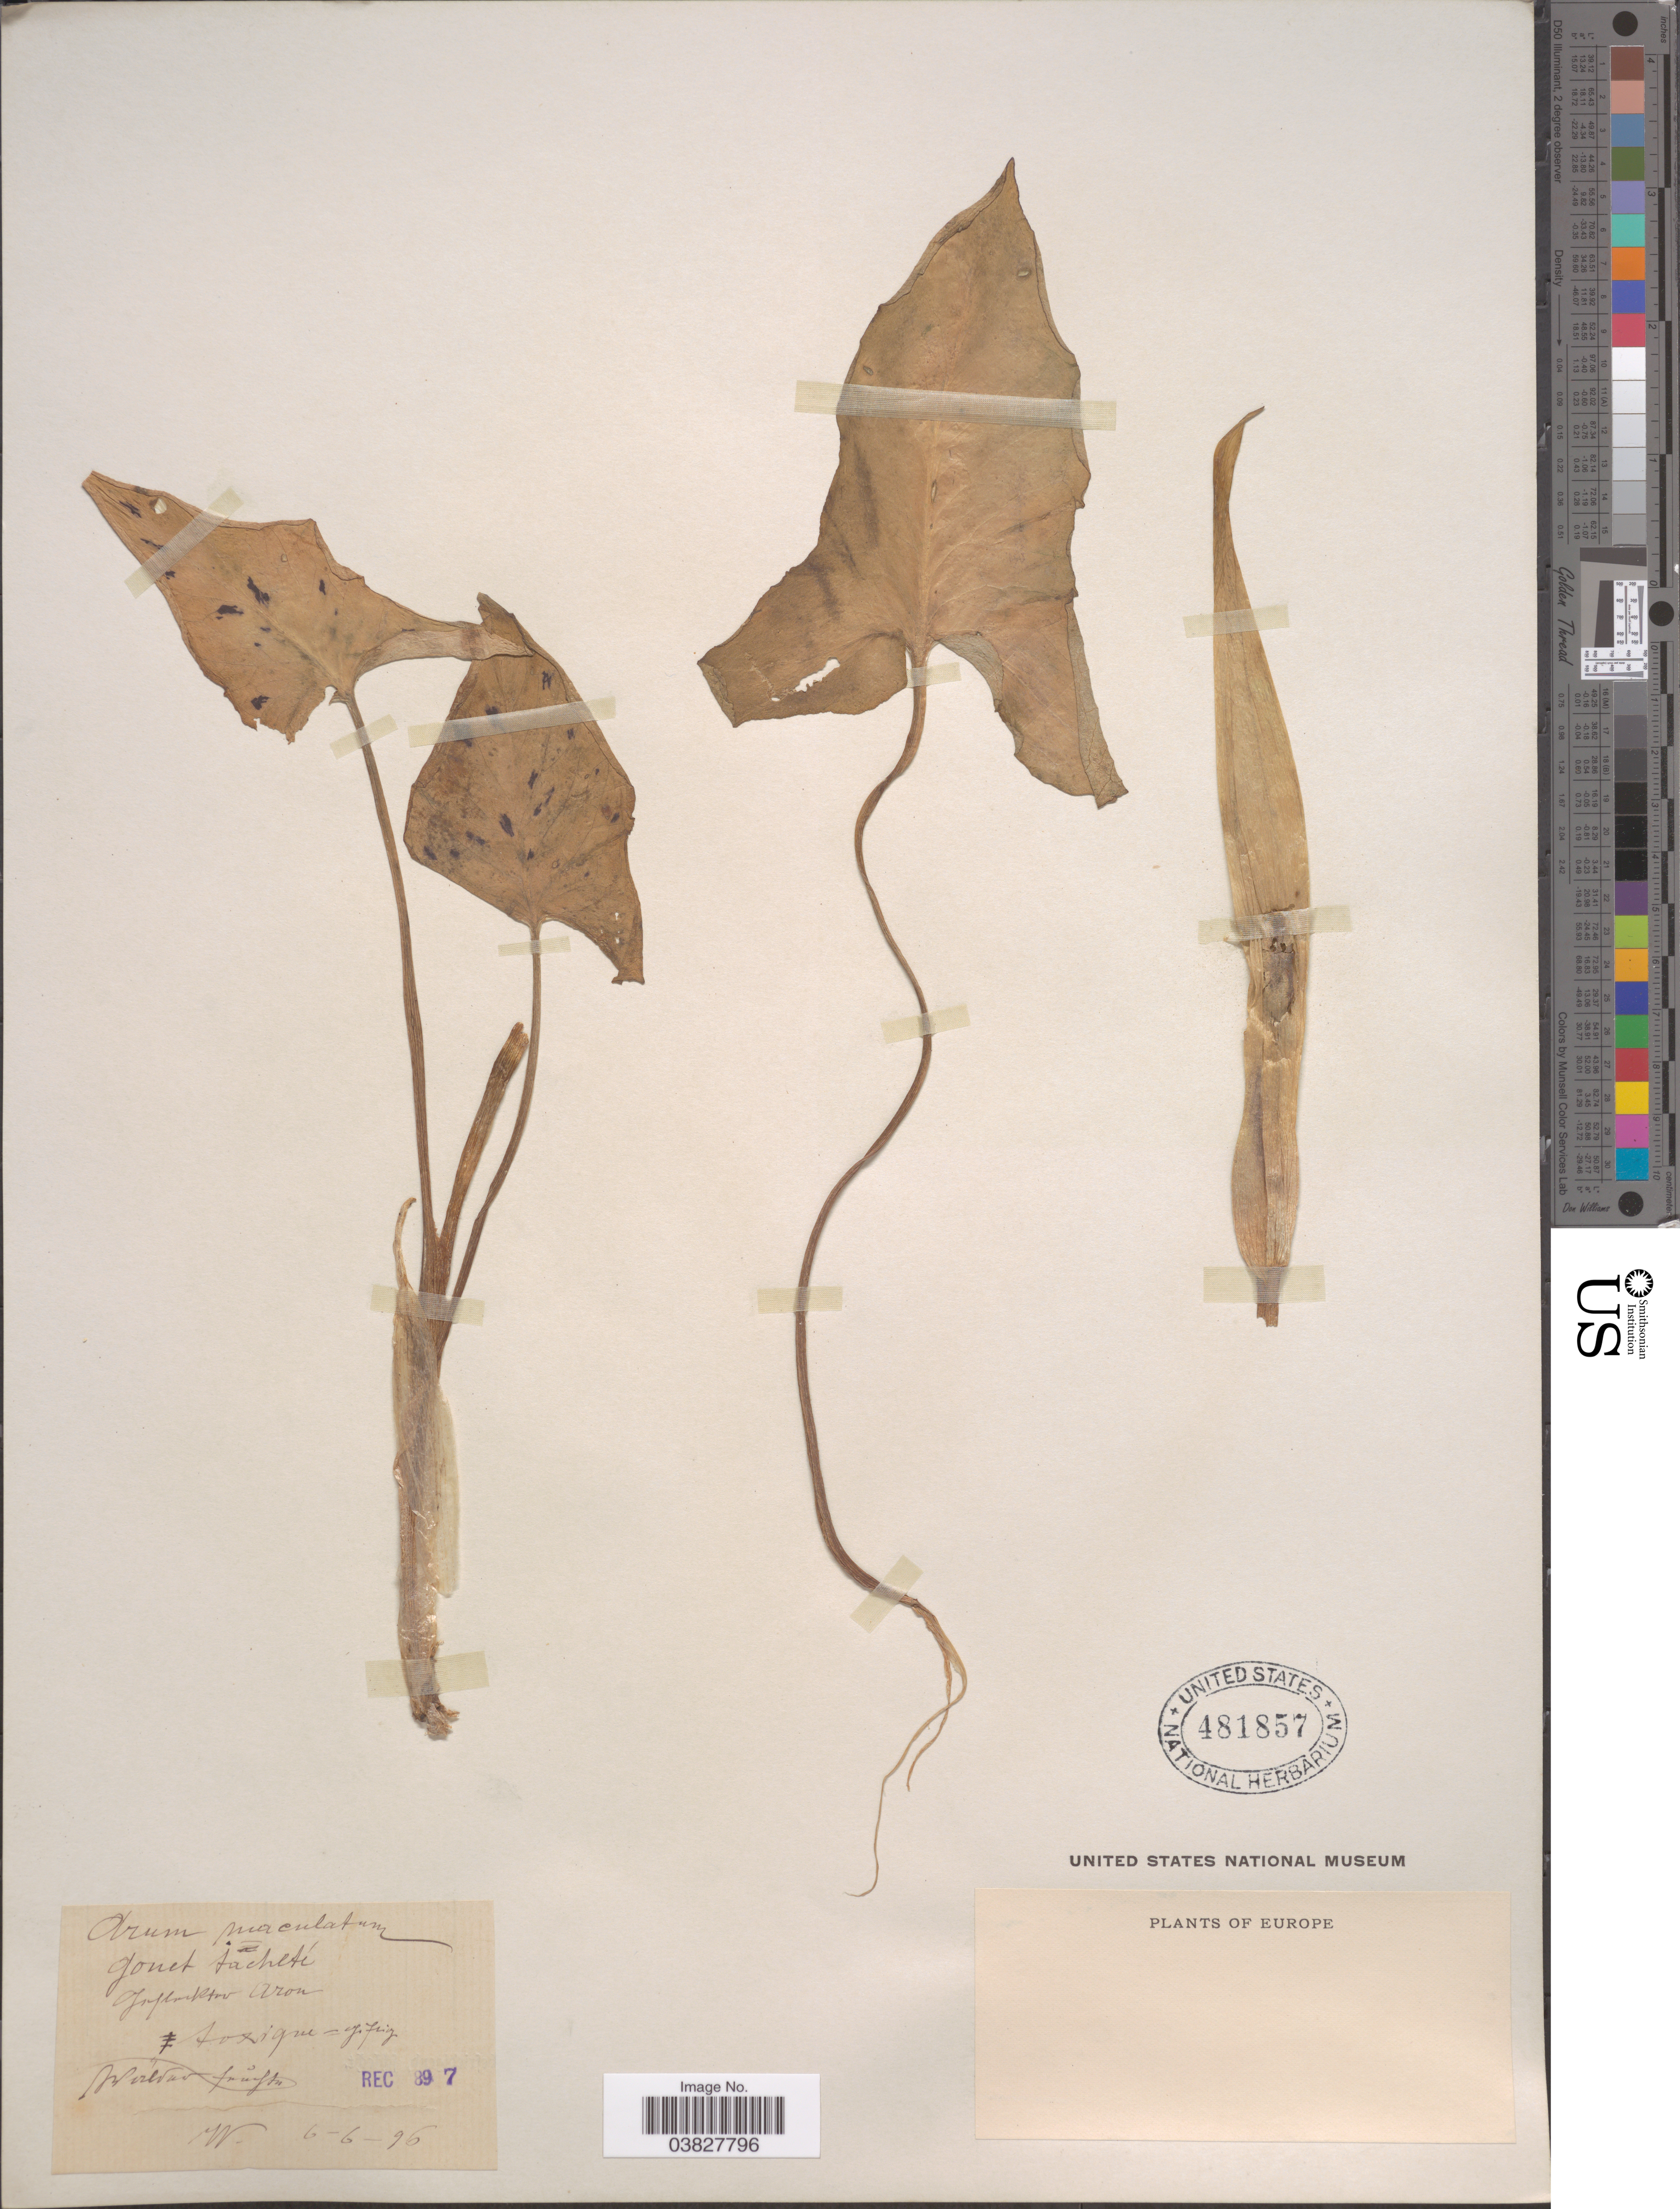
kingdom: Plantae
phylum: Tracheophyta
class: Liliopsida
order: Alismatales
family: Araceae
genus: Arum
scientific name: Arum maculatum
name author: L.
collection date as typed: Transcribed d/m/y: 6/6/96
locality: Worldad-fruiftu. [interpreted] Europe.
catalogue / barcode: US 481857